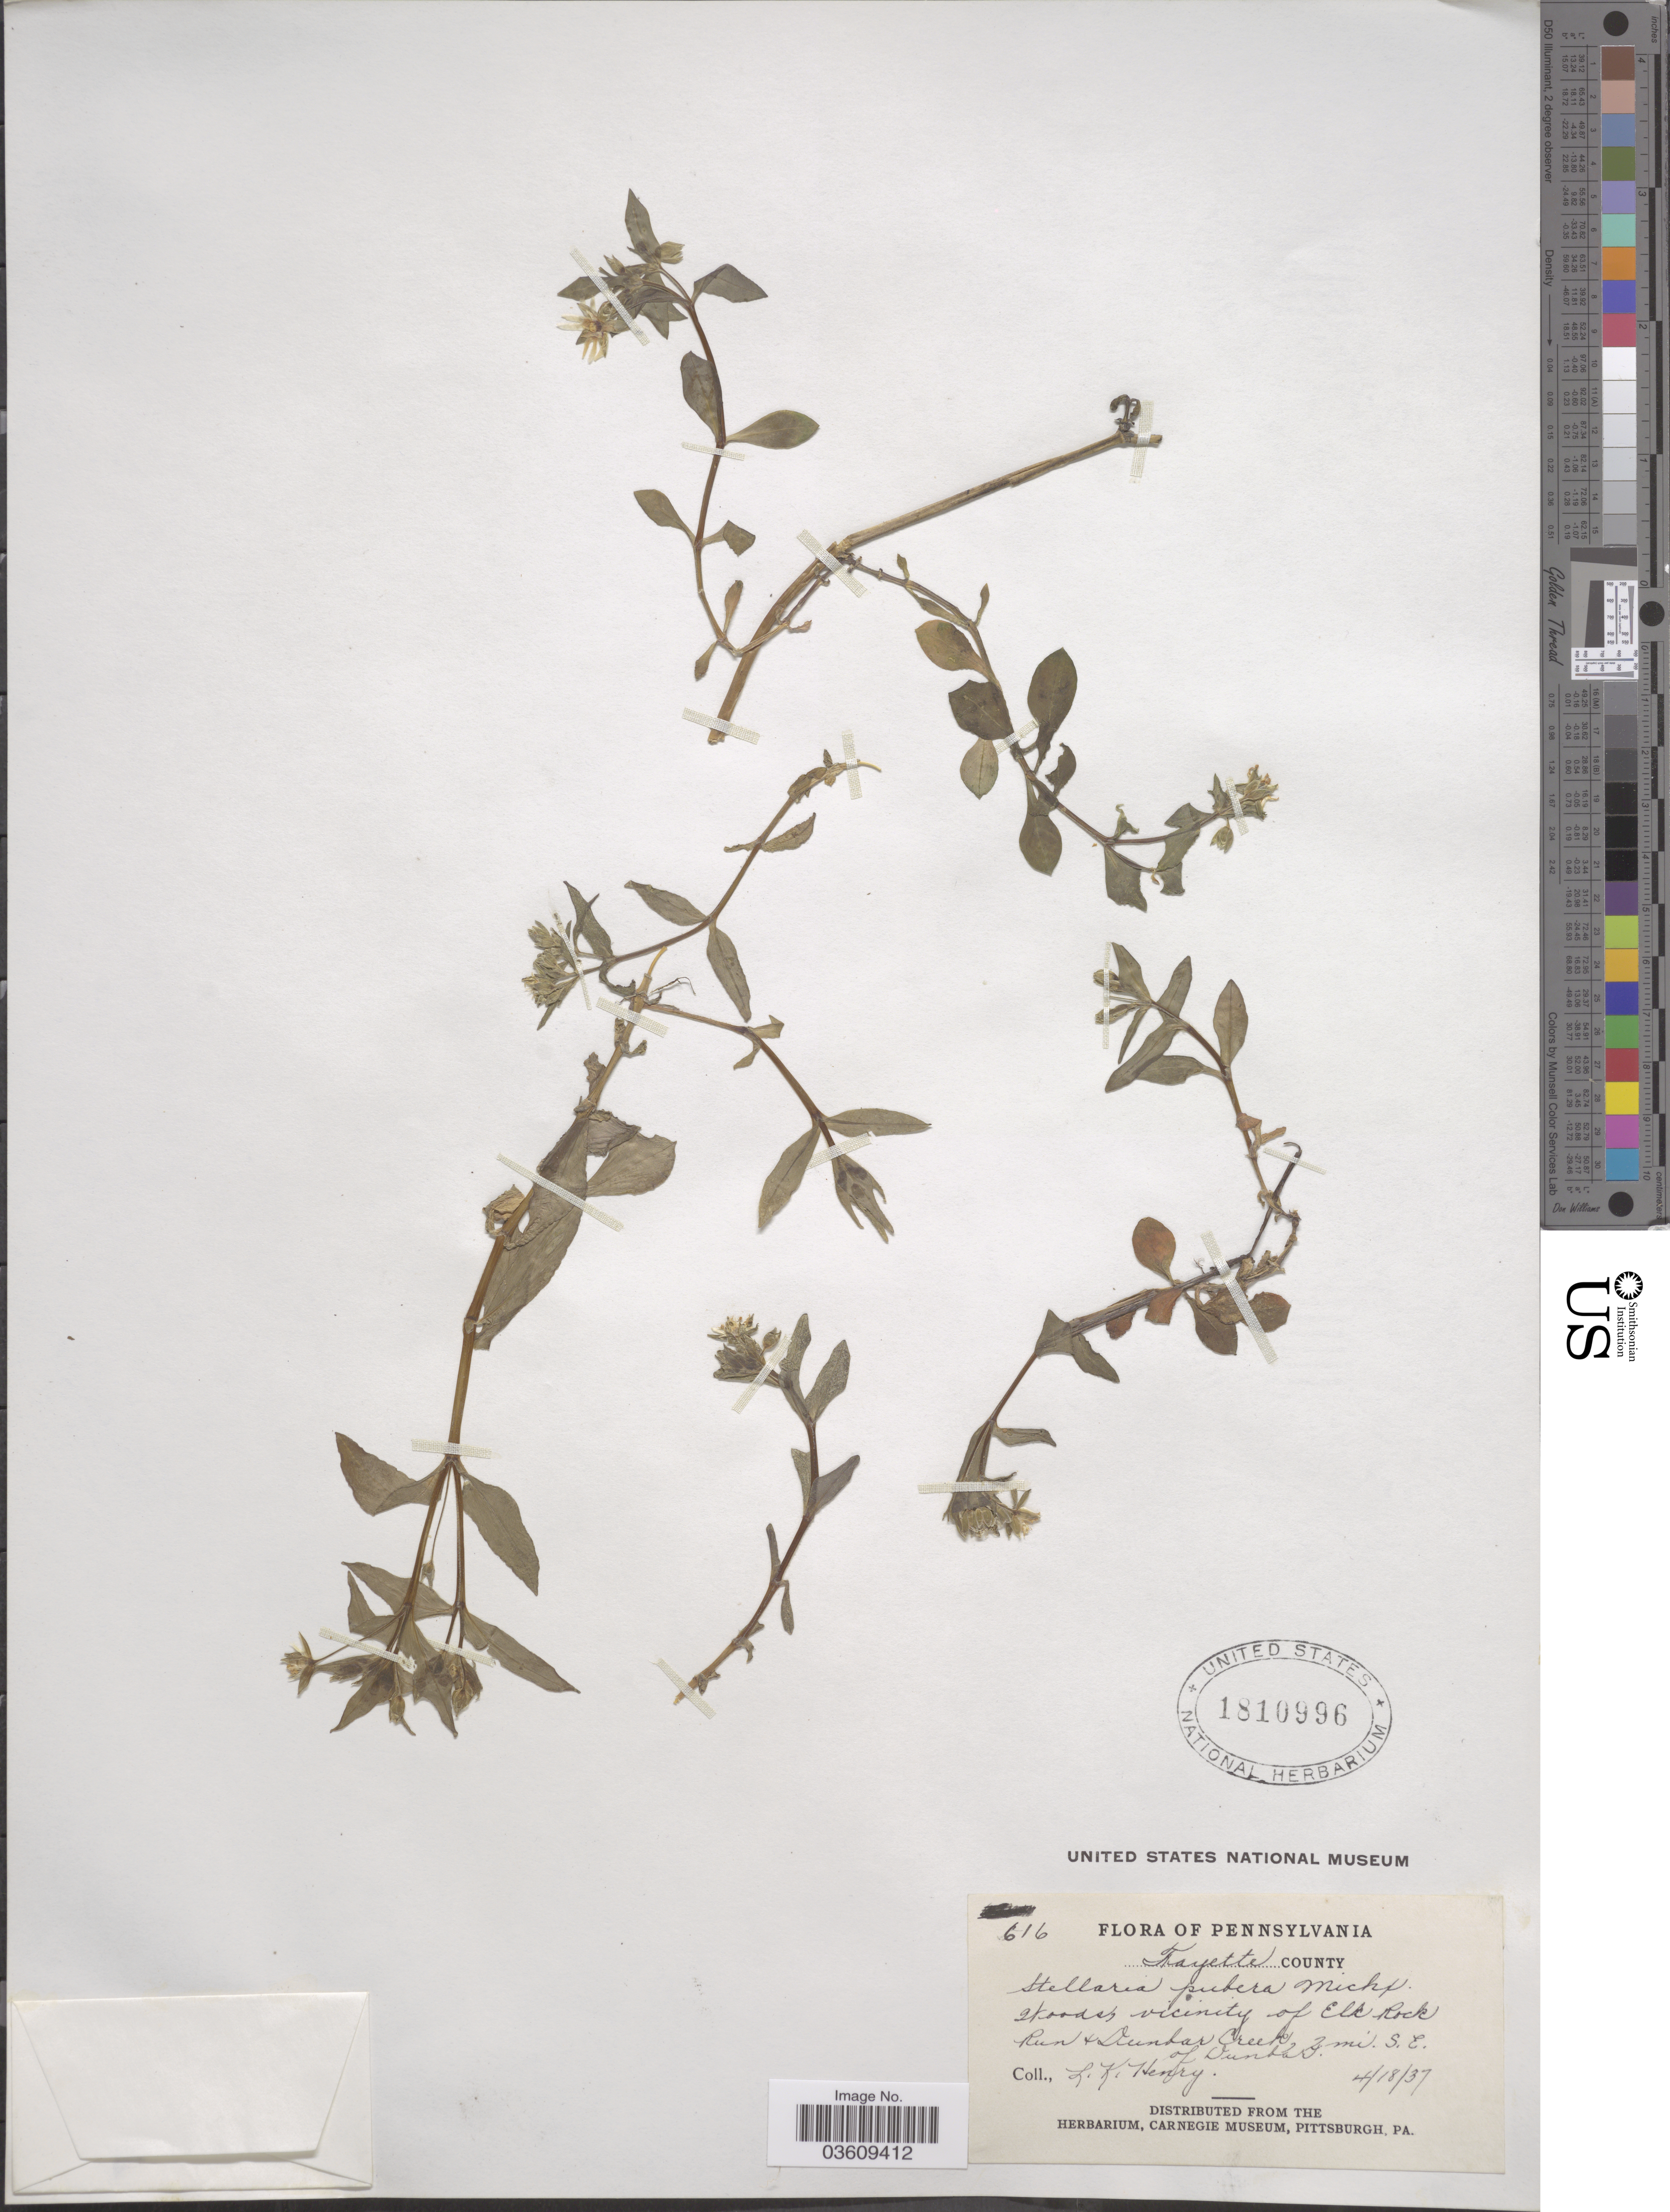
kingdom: Plantae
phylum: Tracheophyta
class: Magnoliopsida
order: Caryophyllales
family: Caryophyllaceae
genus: Stellaria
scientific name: Stellaria pubera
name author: Michx.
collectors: L. K. Henry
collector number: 616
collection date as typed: Transcribed d/m/y: 18/4/37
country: United States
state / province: Pennsylvania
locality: Fayette County. Woods, vicinity of Elk Rock Run + Dunbar Creek, 2 mi. S.E. of Dunbar.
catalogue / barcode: US 1810996